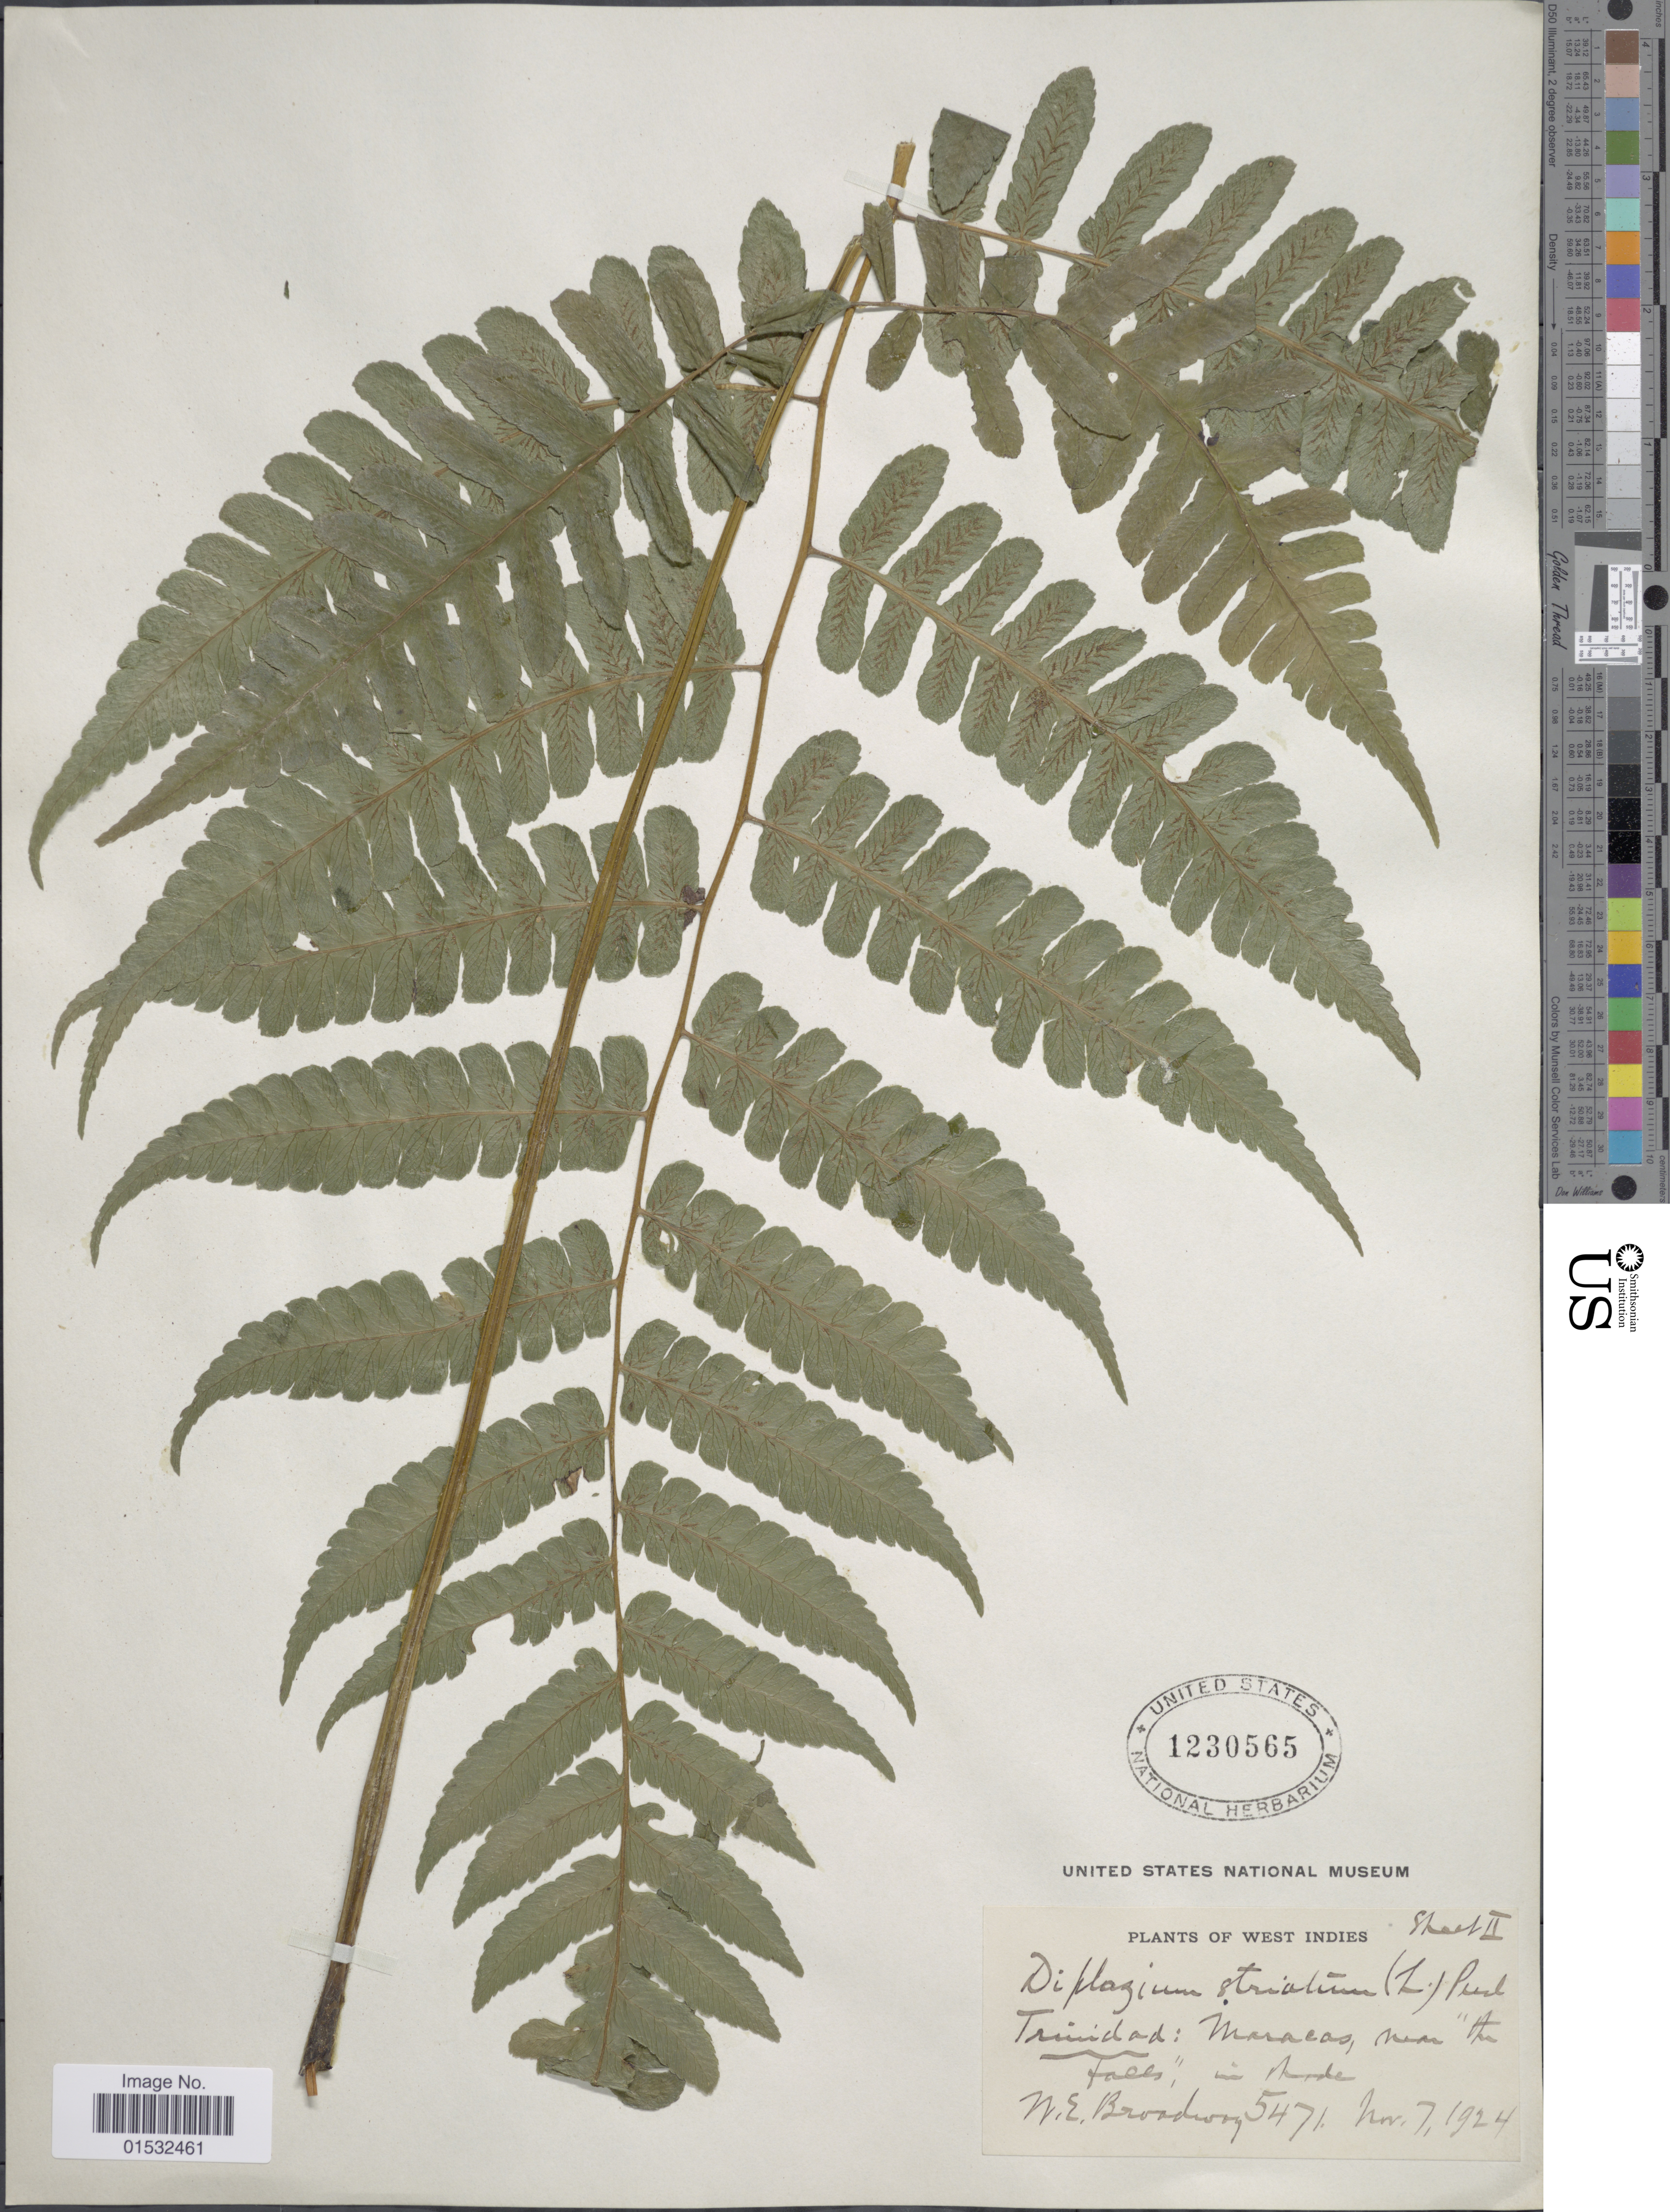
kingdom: Plantae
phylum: Tracheophyta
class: Polypodiopsida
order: Polypodiales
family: Athyriaceae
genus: Diplazium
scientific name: Diplazium striatum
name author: (L.) C. Presl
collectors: W. E. Broadway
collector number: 5471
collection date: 1924-11-07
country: Trinidad and Tobago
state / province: Trinidad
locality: Maracas, near "the Falls," in shade.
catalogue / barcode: US 1230565